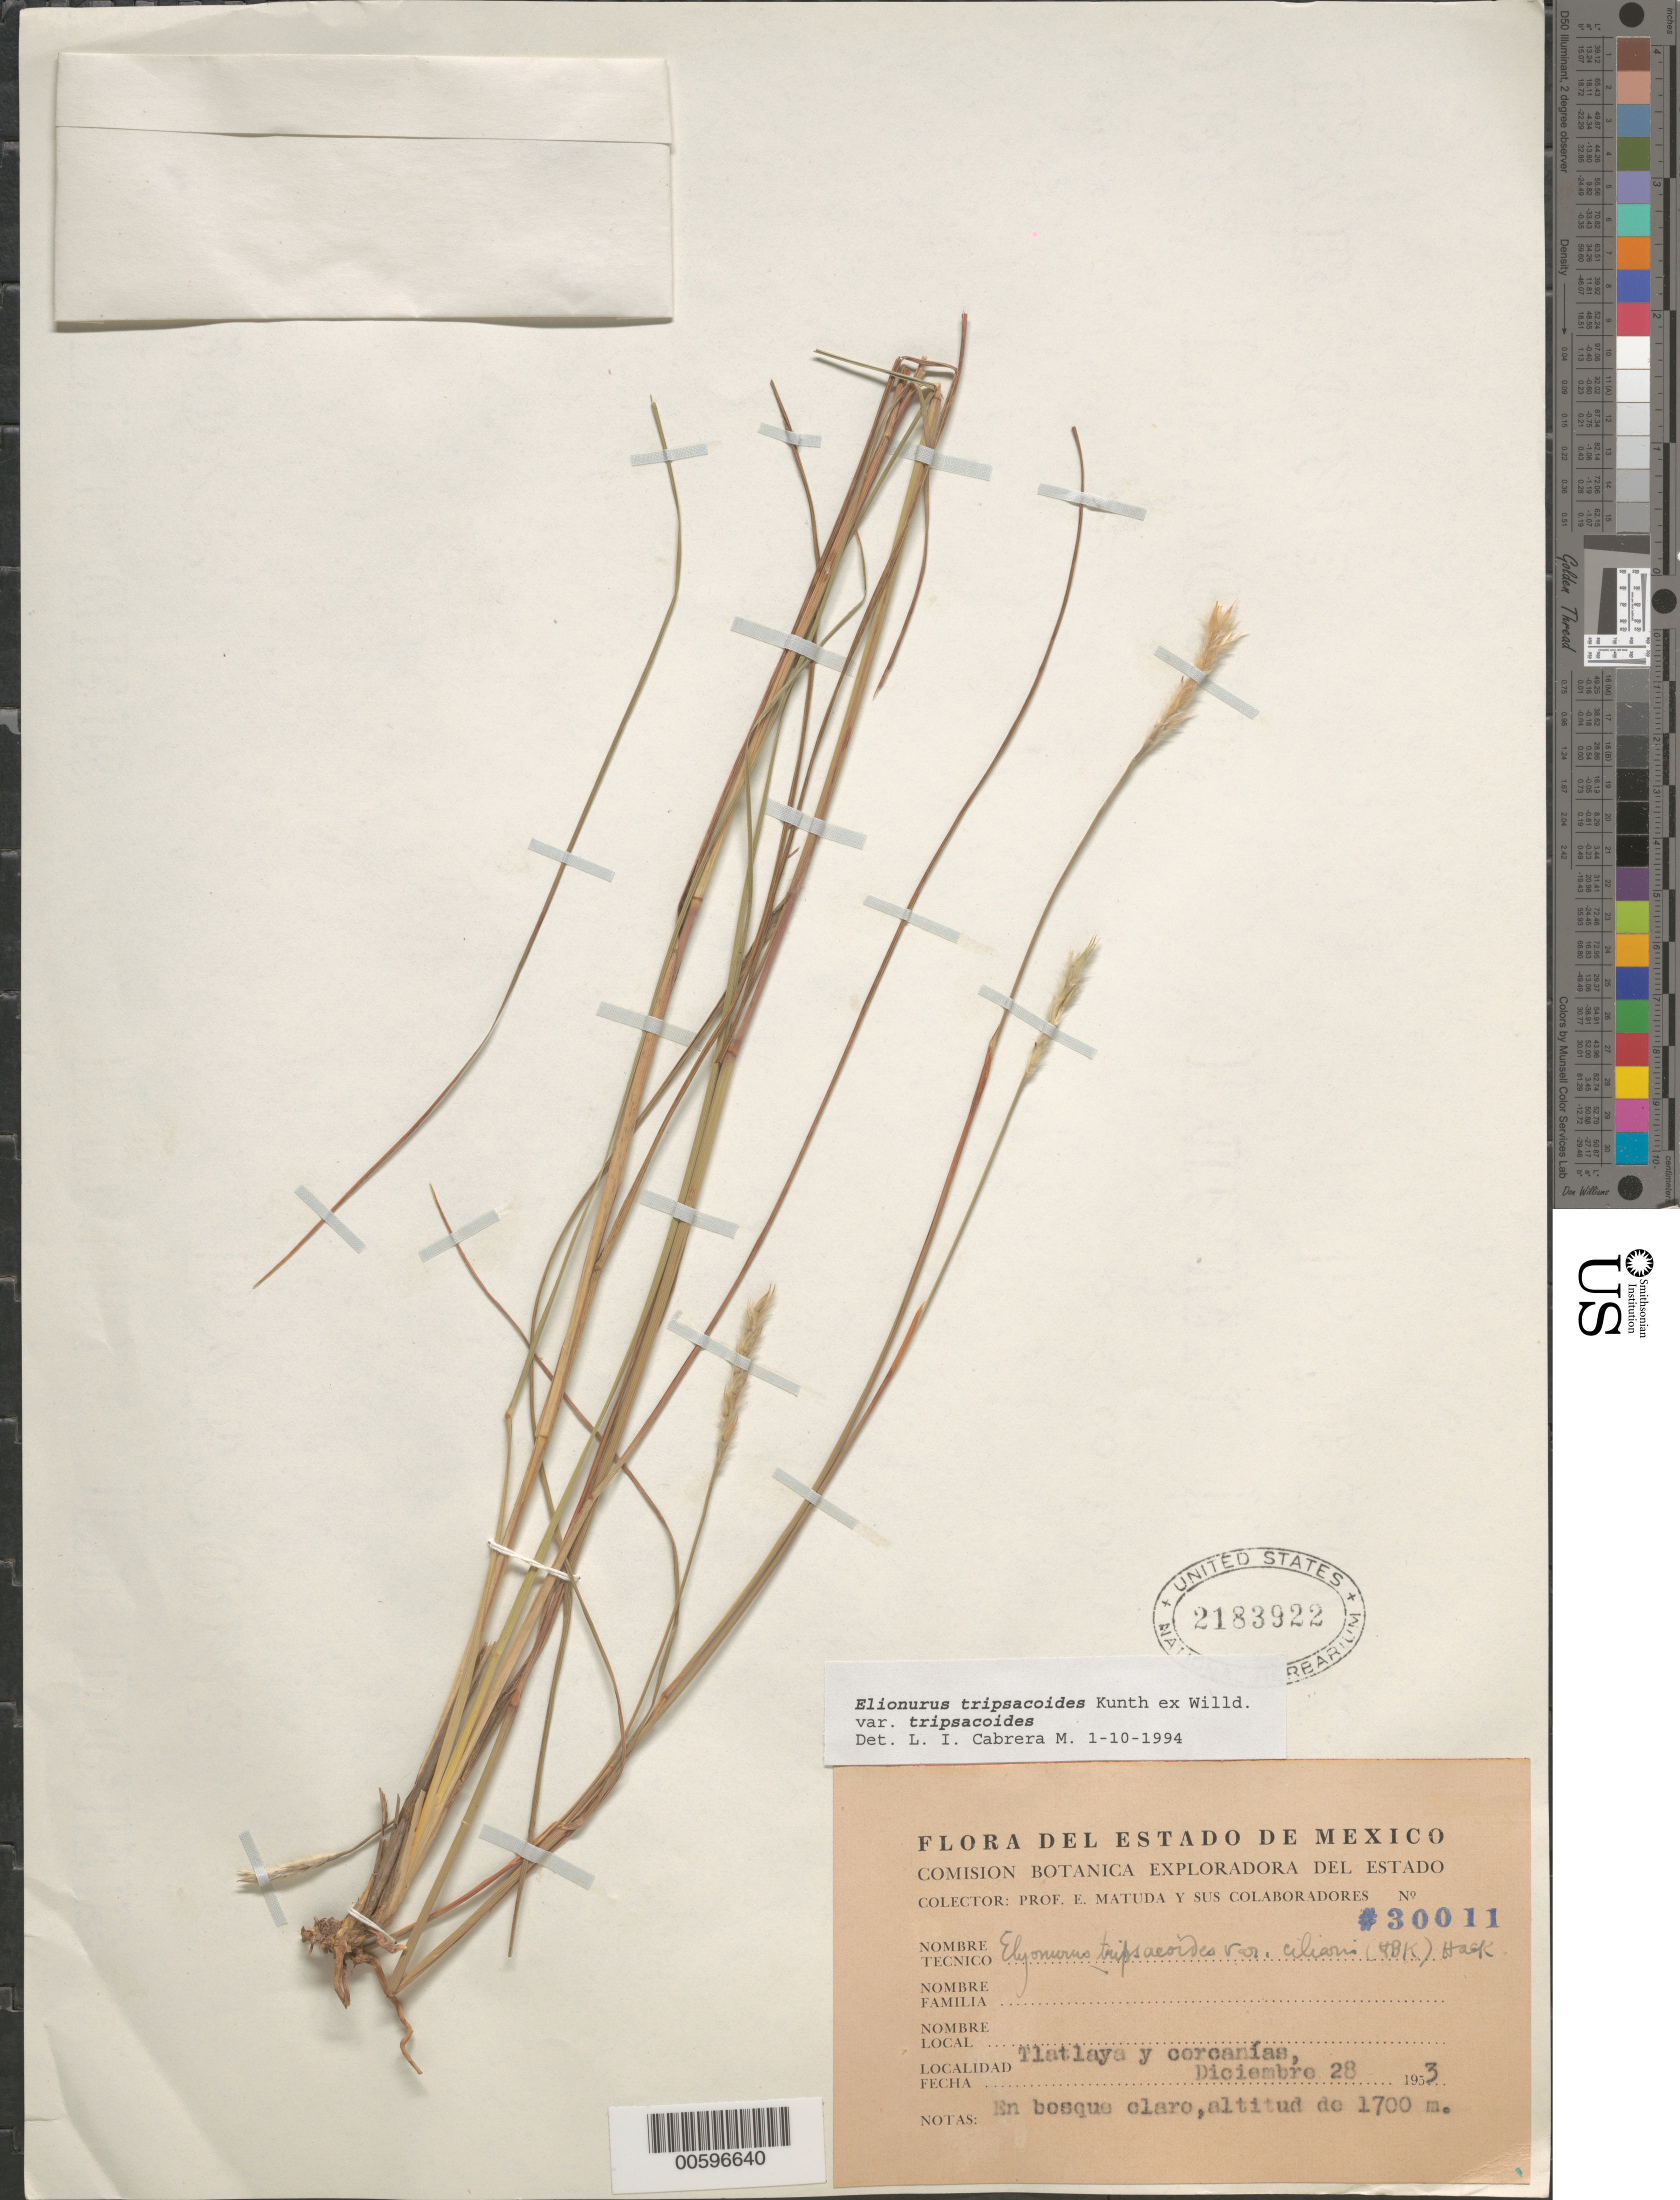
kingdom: Plantae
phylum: Tracheophyta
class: Liliopsida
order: Poales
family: Poaceae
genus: Elionurus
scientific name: Elionurus tripsacoides var. tripsacoides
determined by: Cabrera M., L. I.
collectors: E. Matuda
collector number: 30011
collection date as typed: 28 Dec 1953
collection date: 1953-12-28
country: Mexico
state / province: México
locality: Tlatlaya y Corcanfas.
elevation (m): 1700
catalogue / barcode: US 2183922